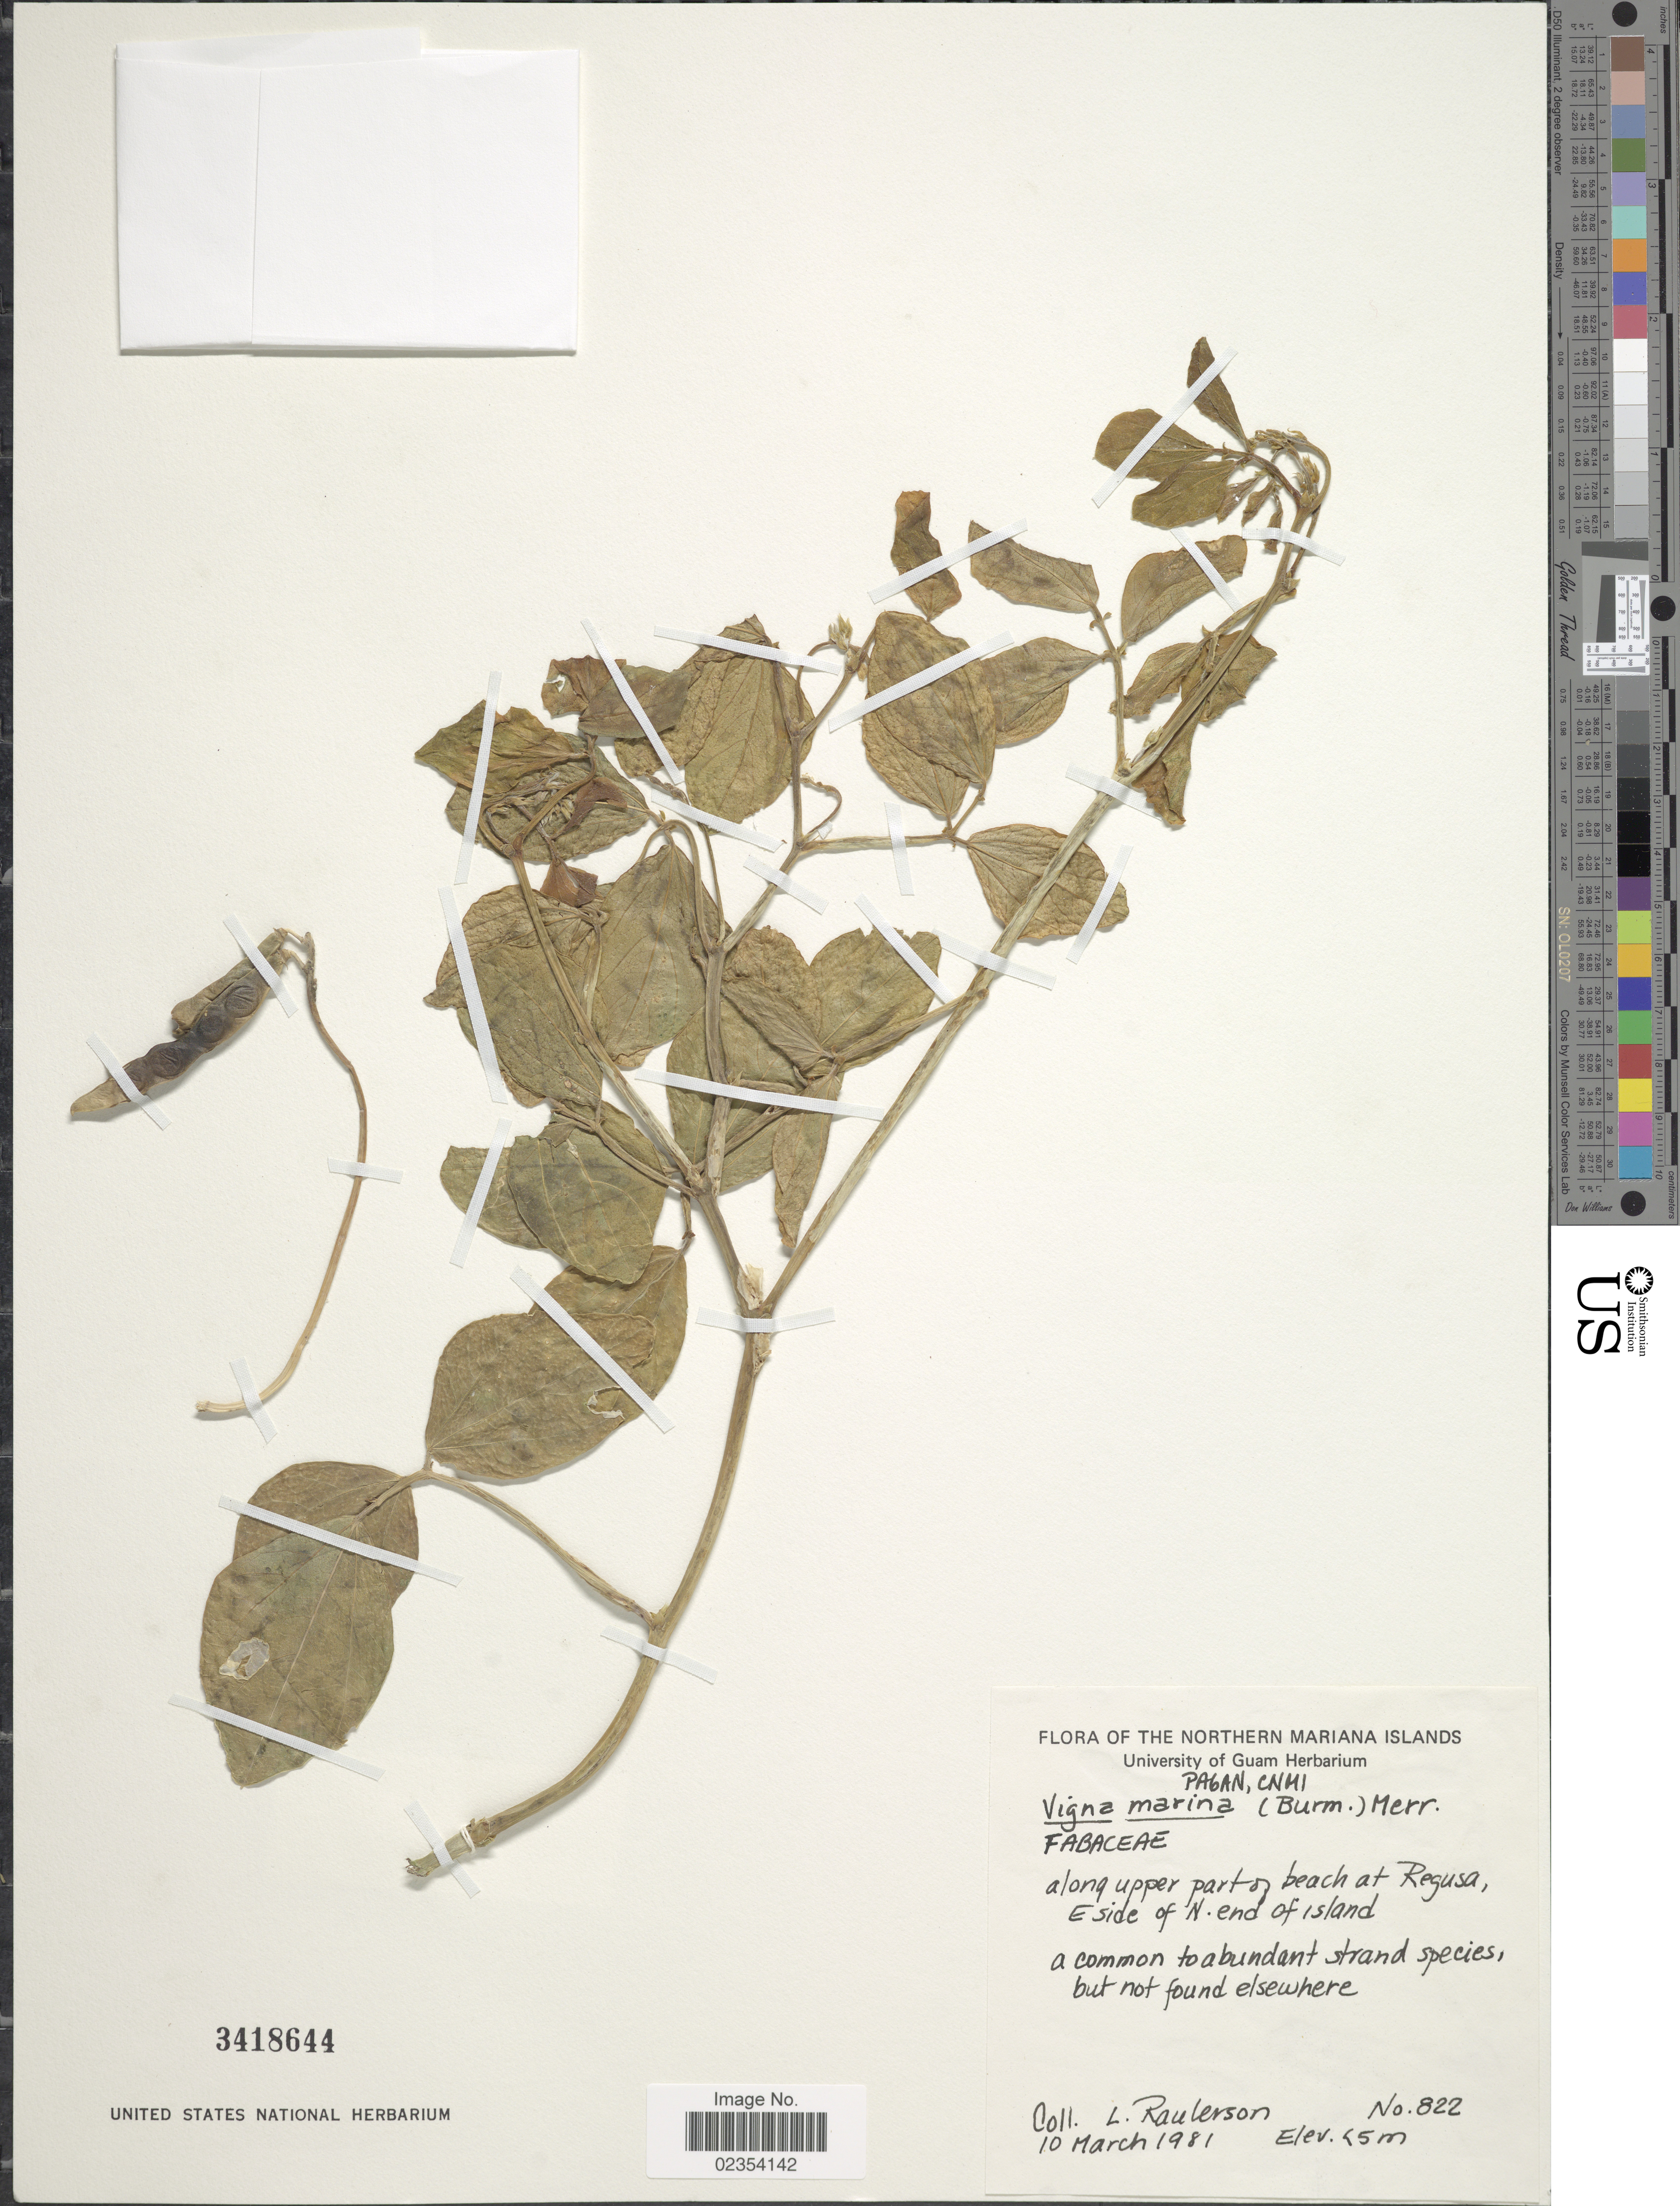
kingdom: Plantae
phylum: Tracheophyta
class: Magnoliopsida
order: Fabales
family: Fabaceae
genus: Vigna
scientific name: Vigna marina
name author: (Burm.) Merr.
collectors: L. Raulerson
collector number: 822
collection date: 1981-03-10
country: Northern Mariana Islands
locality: Pagan, CNNI [interpreted], along upper part of beach at Regusa, E side of N. end of island.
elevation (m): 5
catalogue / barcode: US 3418644